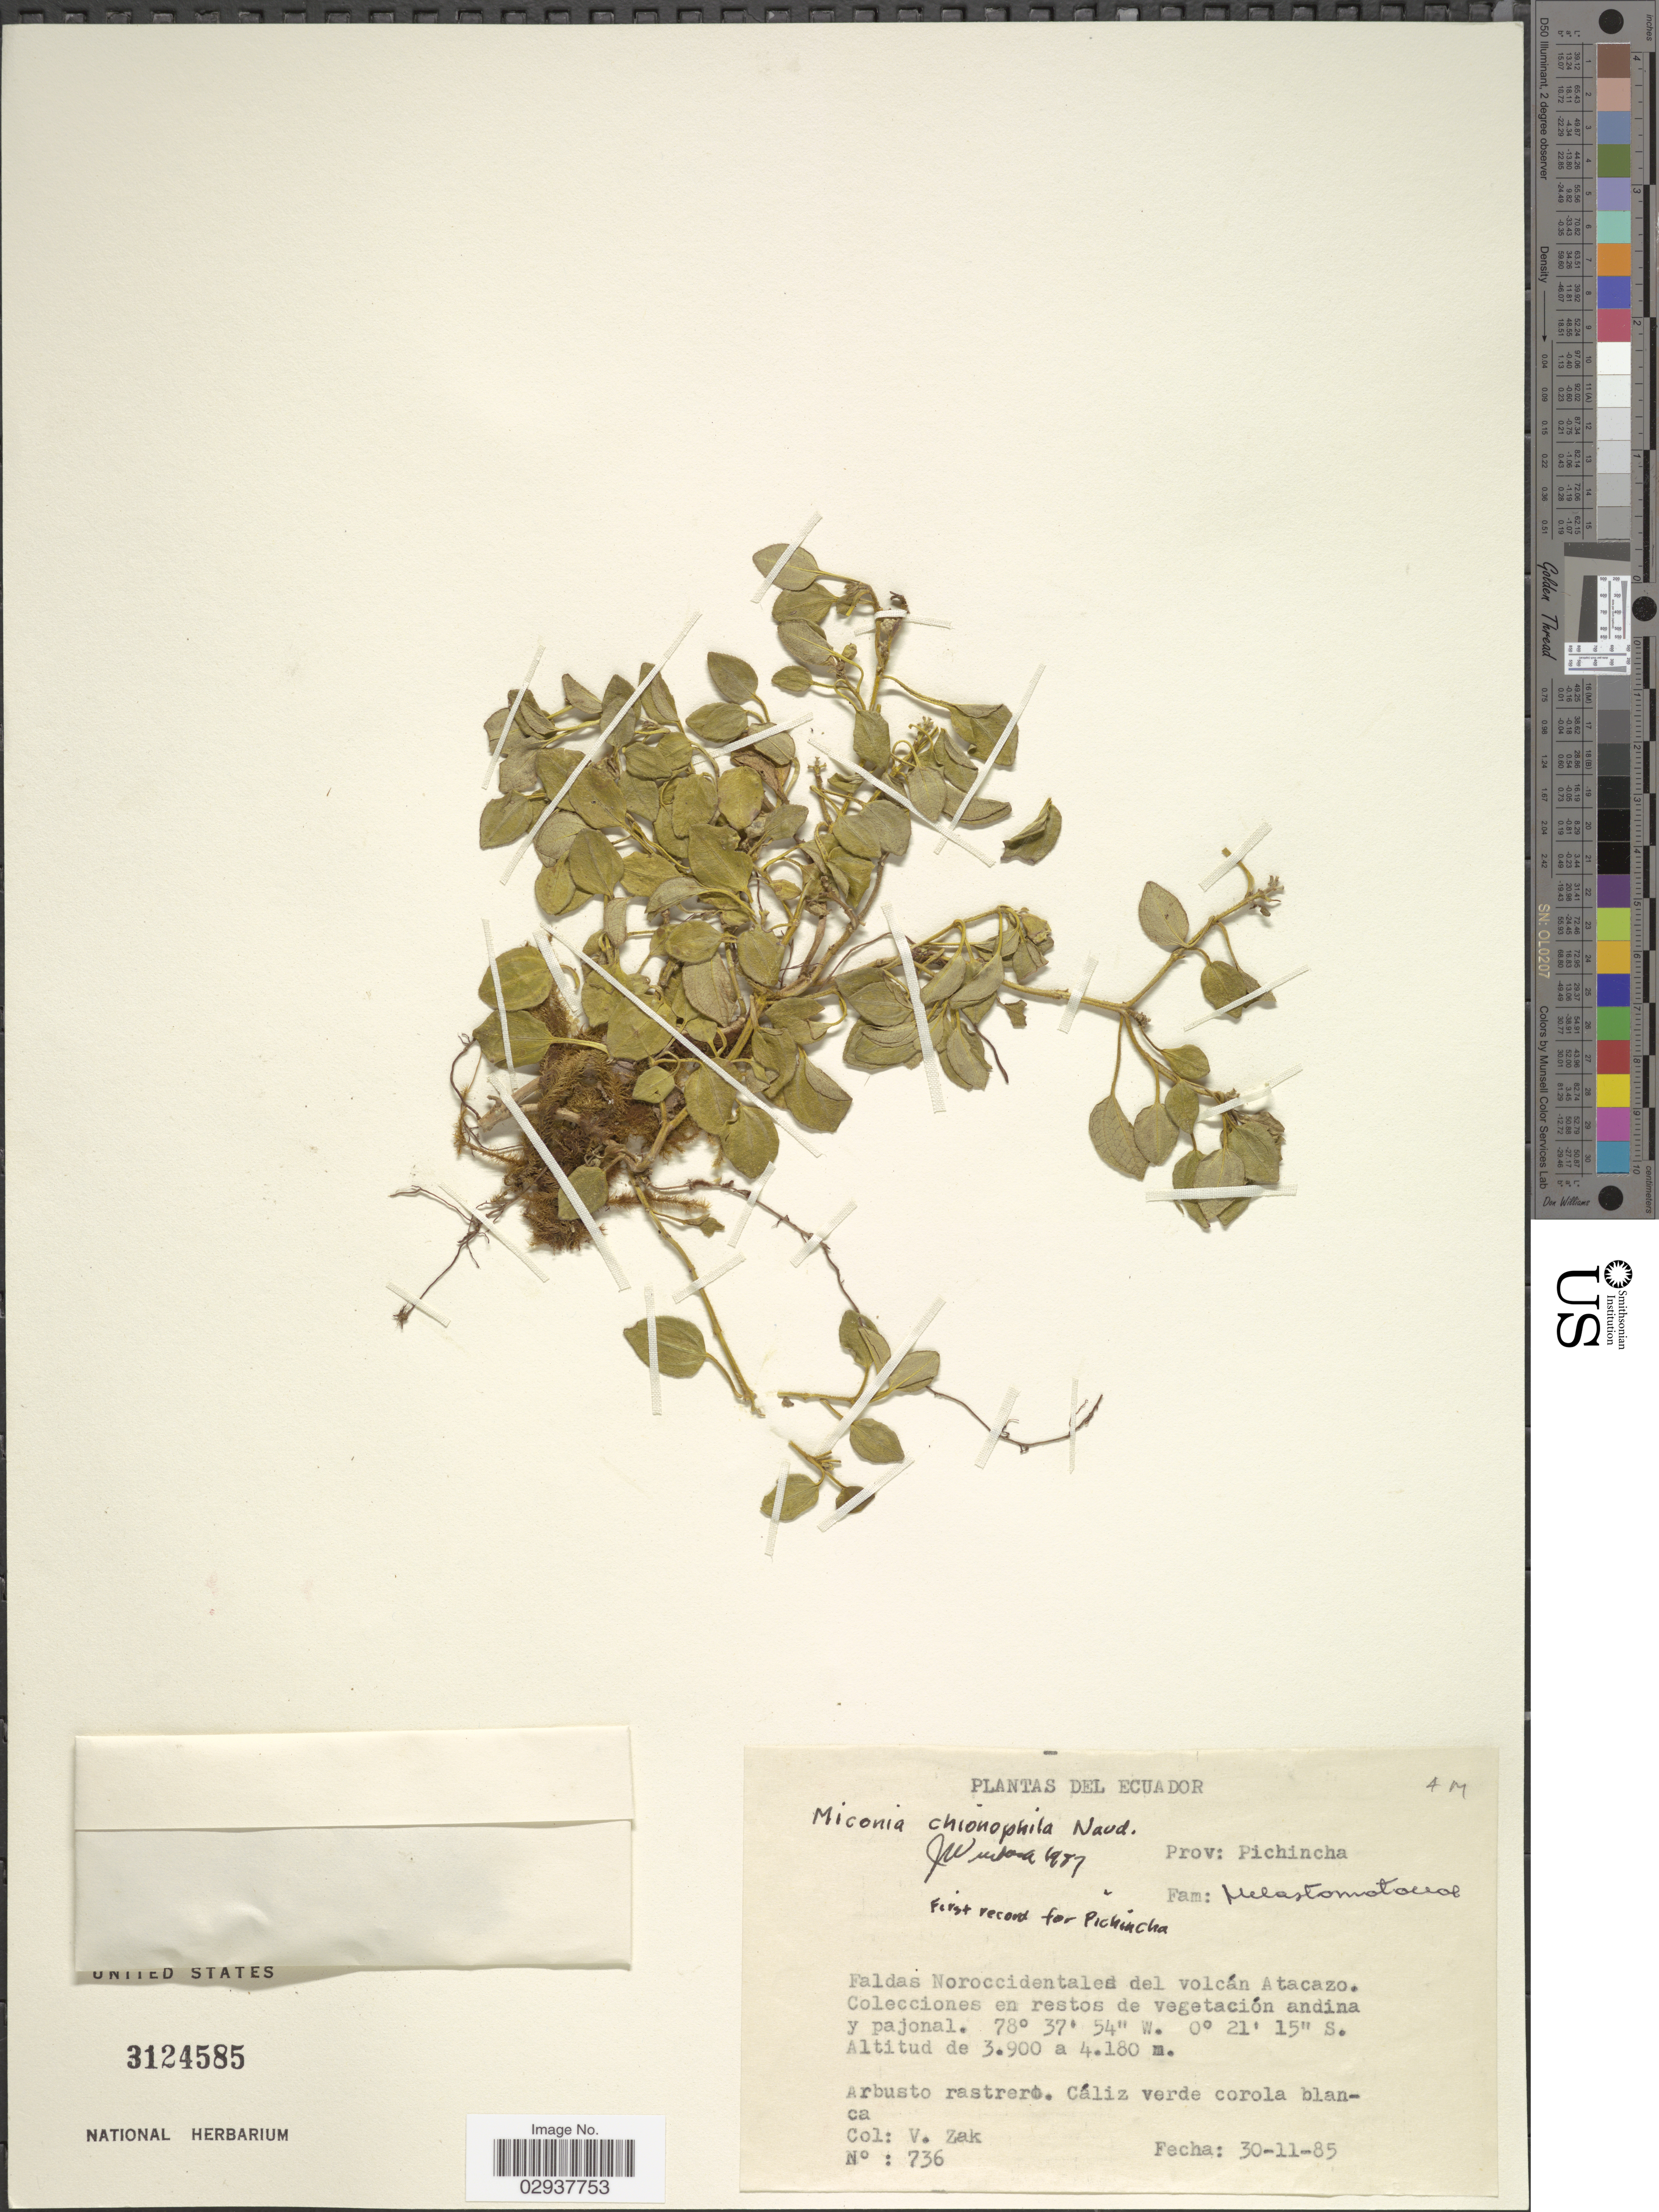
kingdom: Plantae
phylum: Tracheophyta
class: Magnoliopsida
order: Myrtales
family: Melastomataceae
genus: Miconia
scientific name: Miconia chionophila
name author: Naudin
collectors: V. Zak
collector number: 736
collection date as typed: Transcribed d/m/y: 30/11/85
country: Ecuador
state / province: Pichincha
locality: Faldas Noroccidentales del volcán Atacazo.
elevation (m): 3900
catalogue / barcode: US 3124585